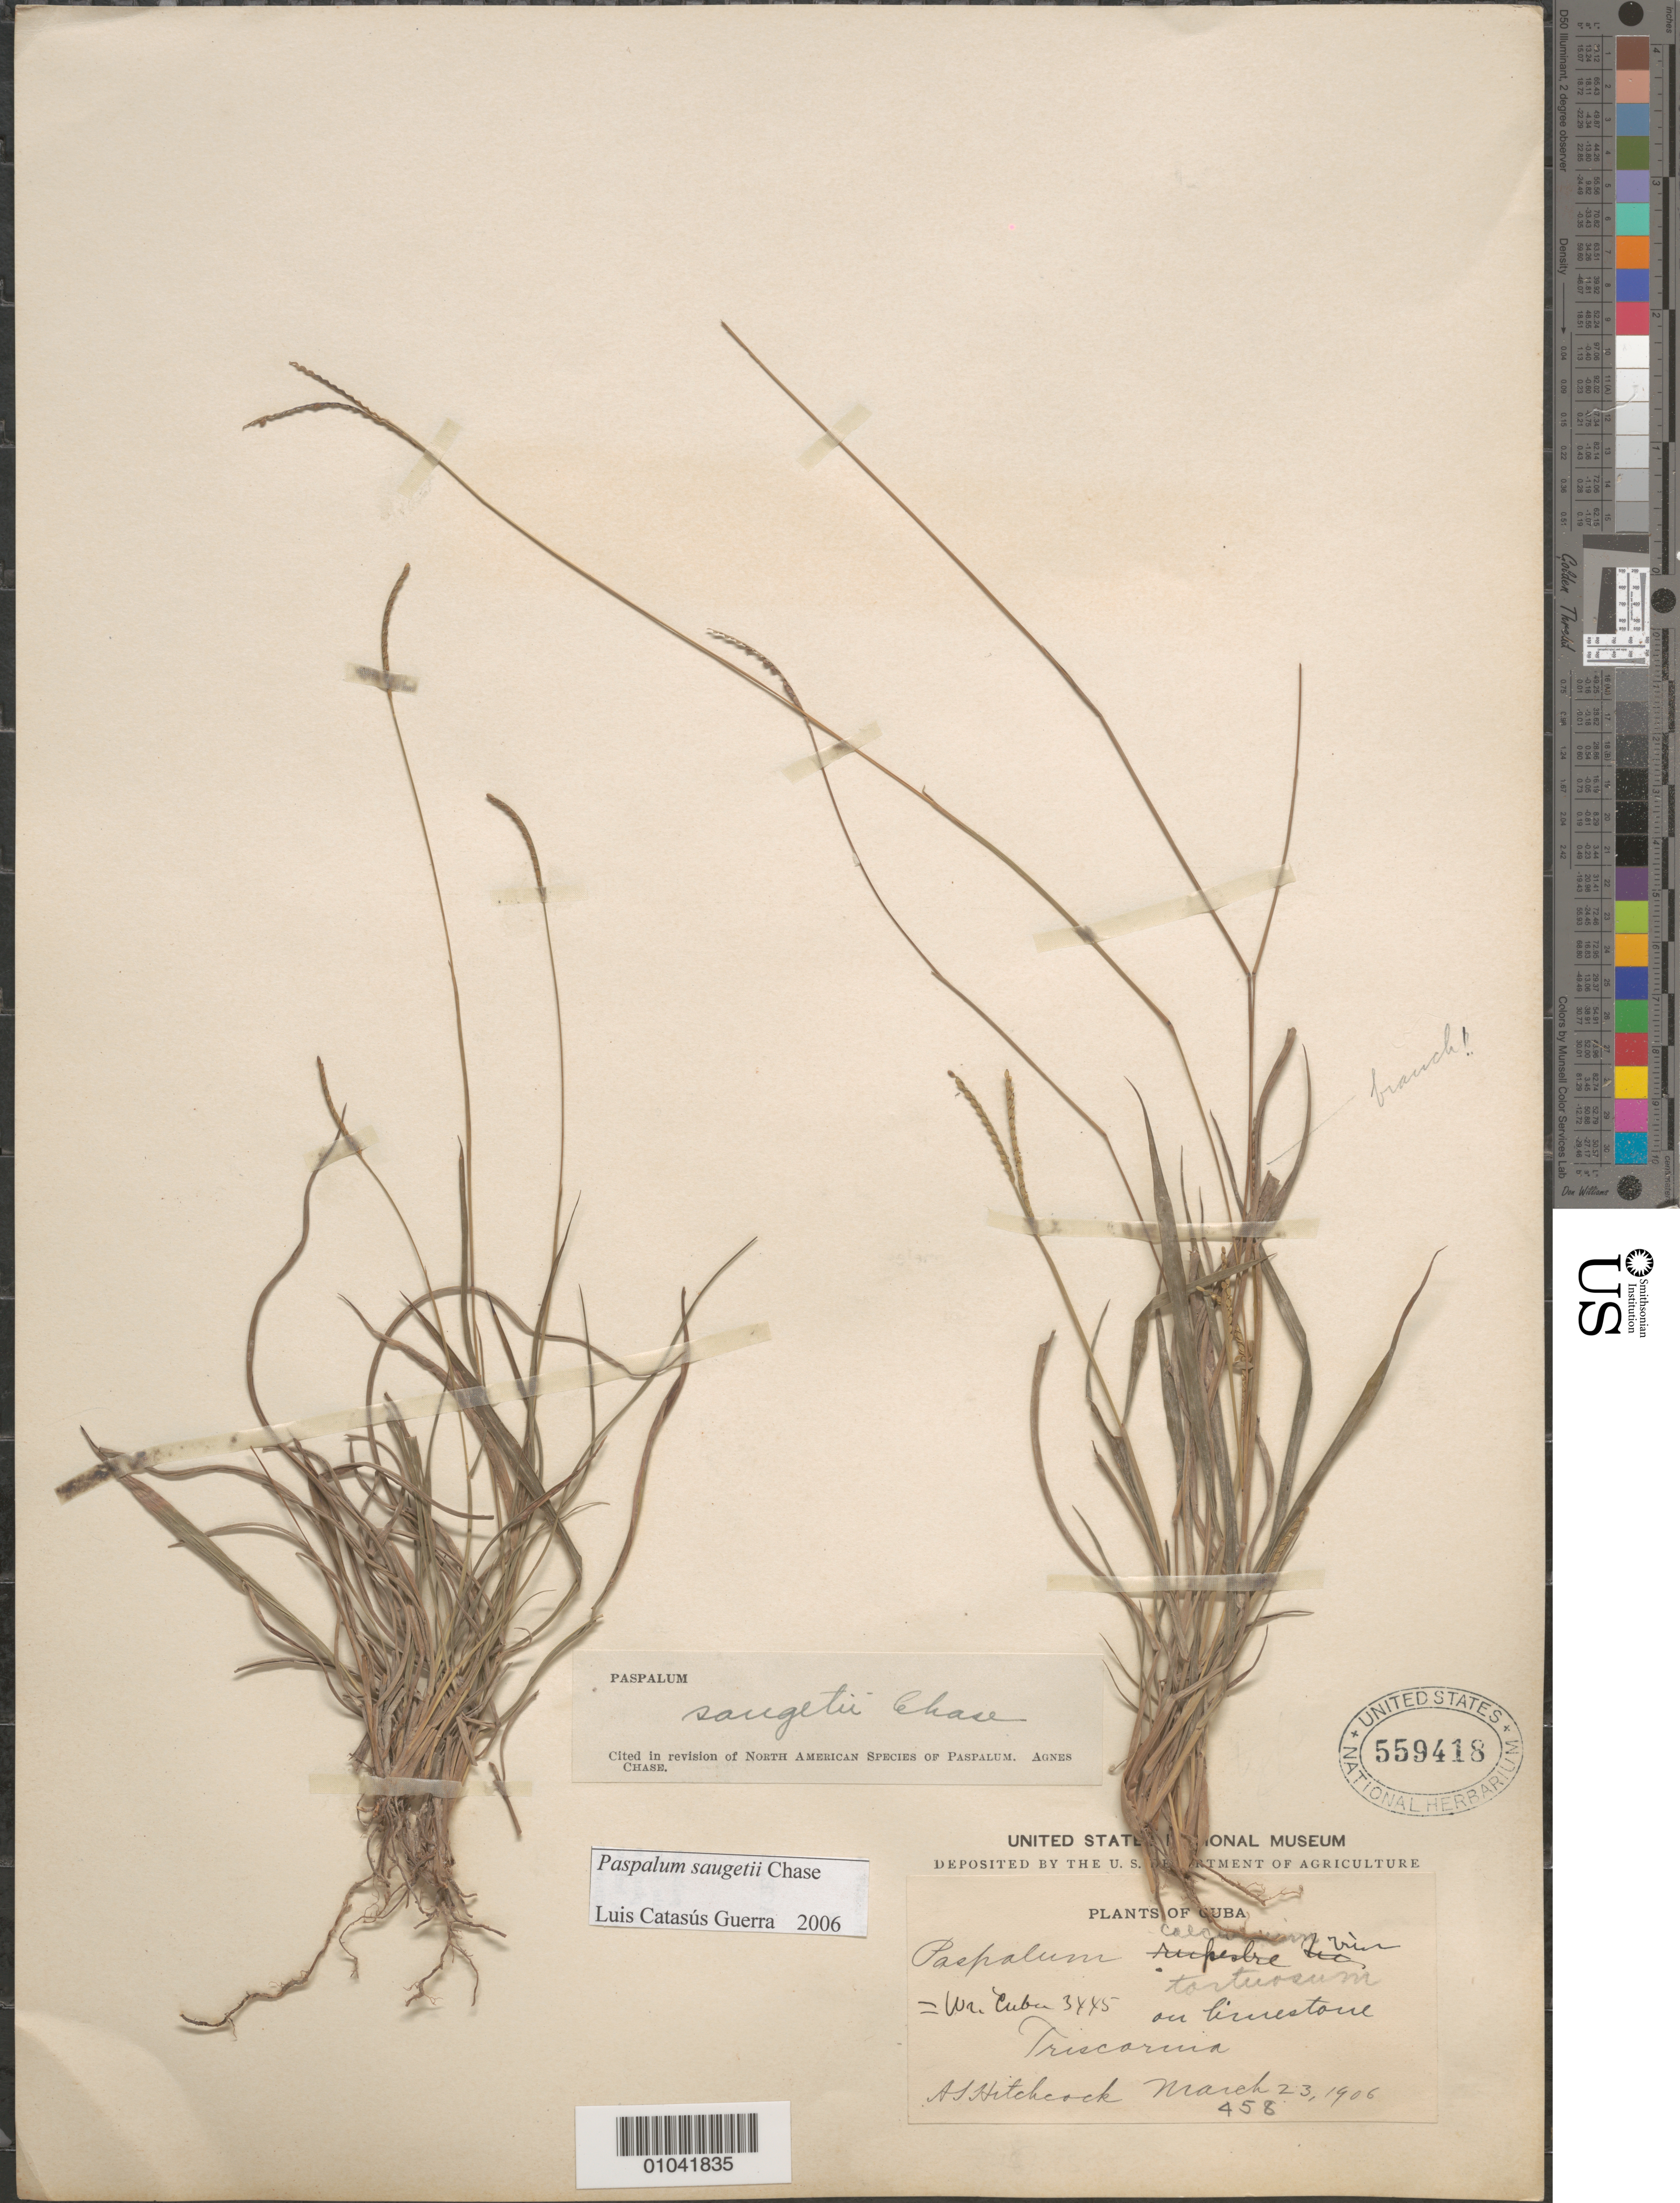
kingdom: Plantae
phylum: Tracheophyta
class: Liliopsida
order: Poales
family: Poaceae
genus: Paspalum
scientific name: Paspalum saugetii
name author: Chase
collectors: A. S. Hitchcock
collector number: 458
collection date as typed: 23 Mar 1906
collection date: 1906-03-23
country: Cuba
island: Cuba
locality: Triscornia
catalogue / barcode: US 559418